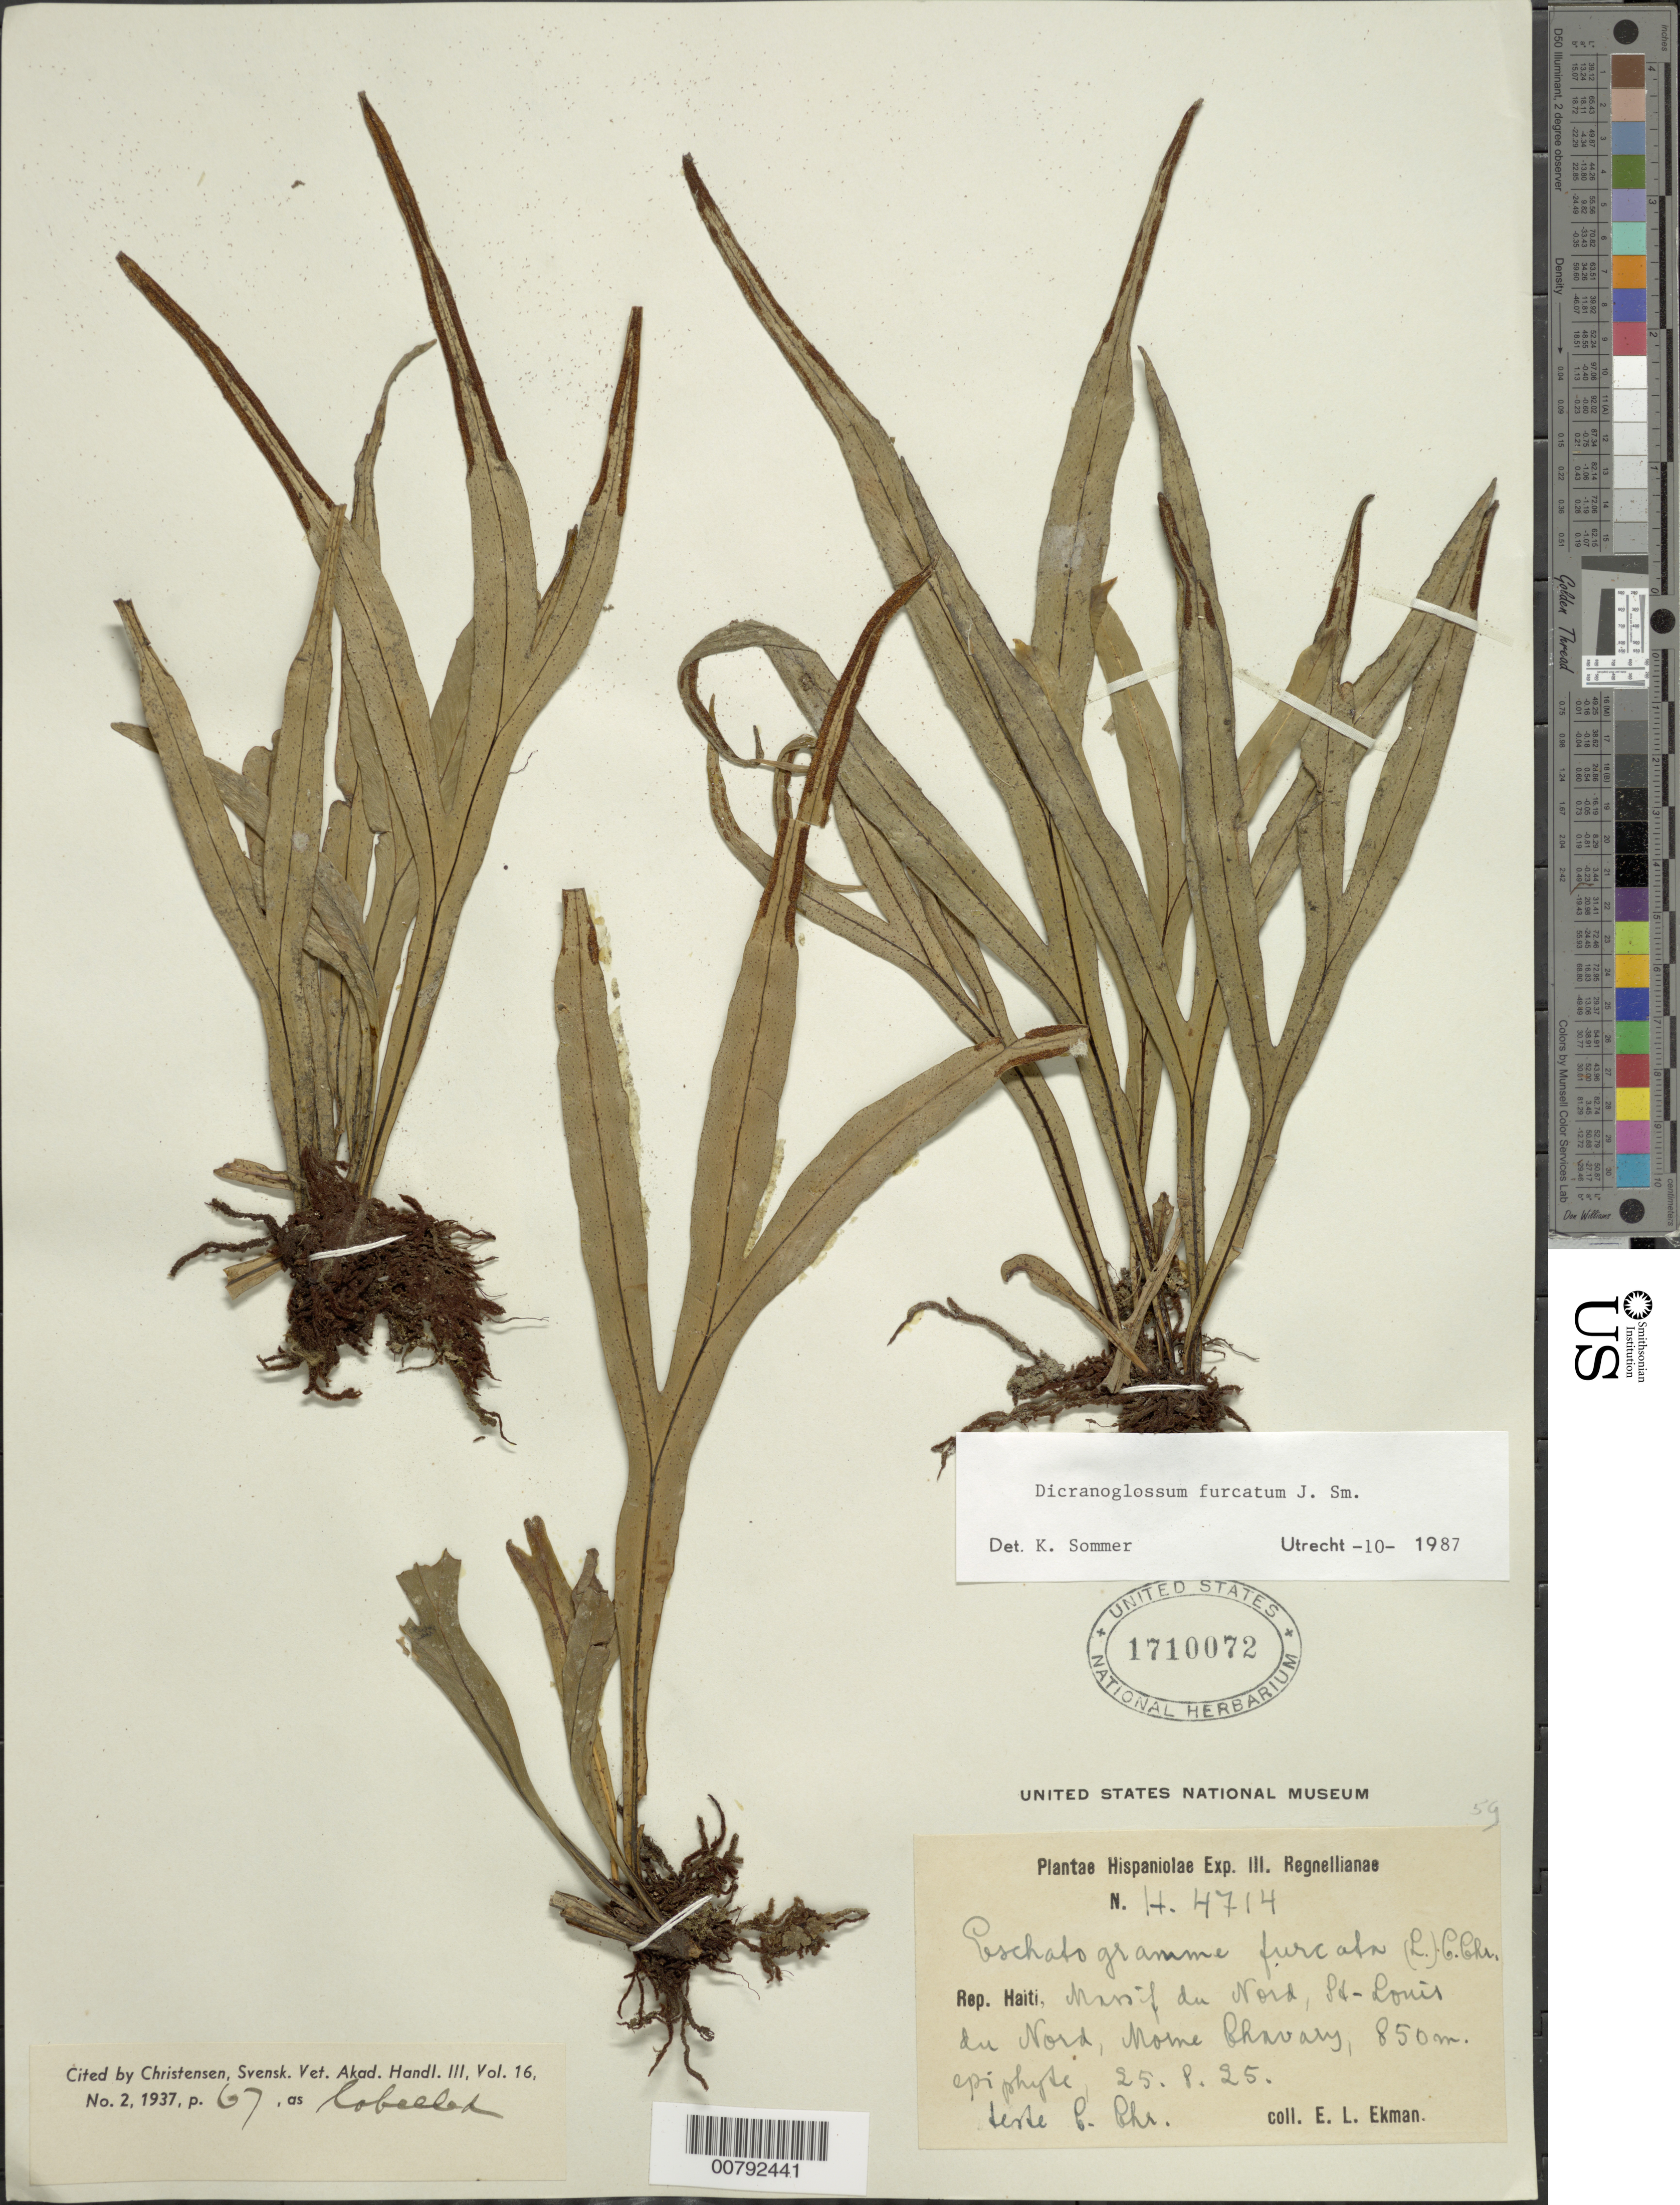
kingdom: Plantae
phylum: Tracheophyta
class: Polypodiopsida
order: Polypodiales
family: Polypodiaceae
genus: Pleopeltis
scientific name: Pleopeltis furcata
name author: (L.) A.R. Sm.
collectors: E. L. Ekman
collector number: H 4714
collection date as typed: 25 Aug 1925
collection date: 1925-08-25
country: Haiti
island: Hispaniola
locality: Massif du Nord, St. Louis du Nord, Morne Chavary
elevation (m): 850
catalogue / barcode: US 1710072